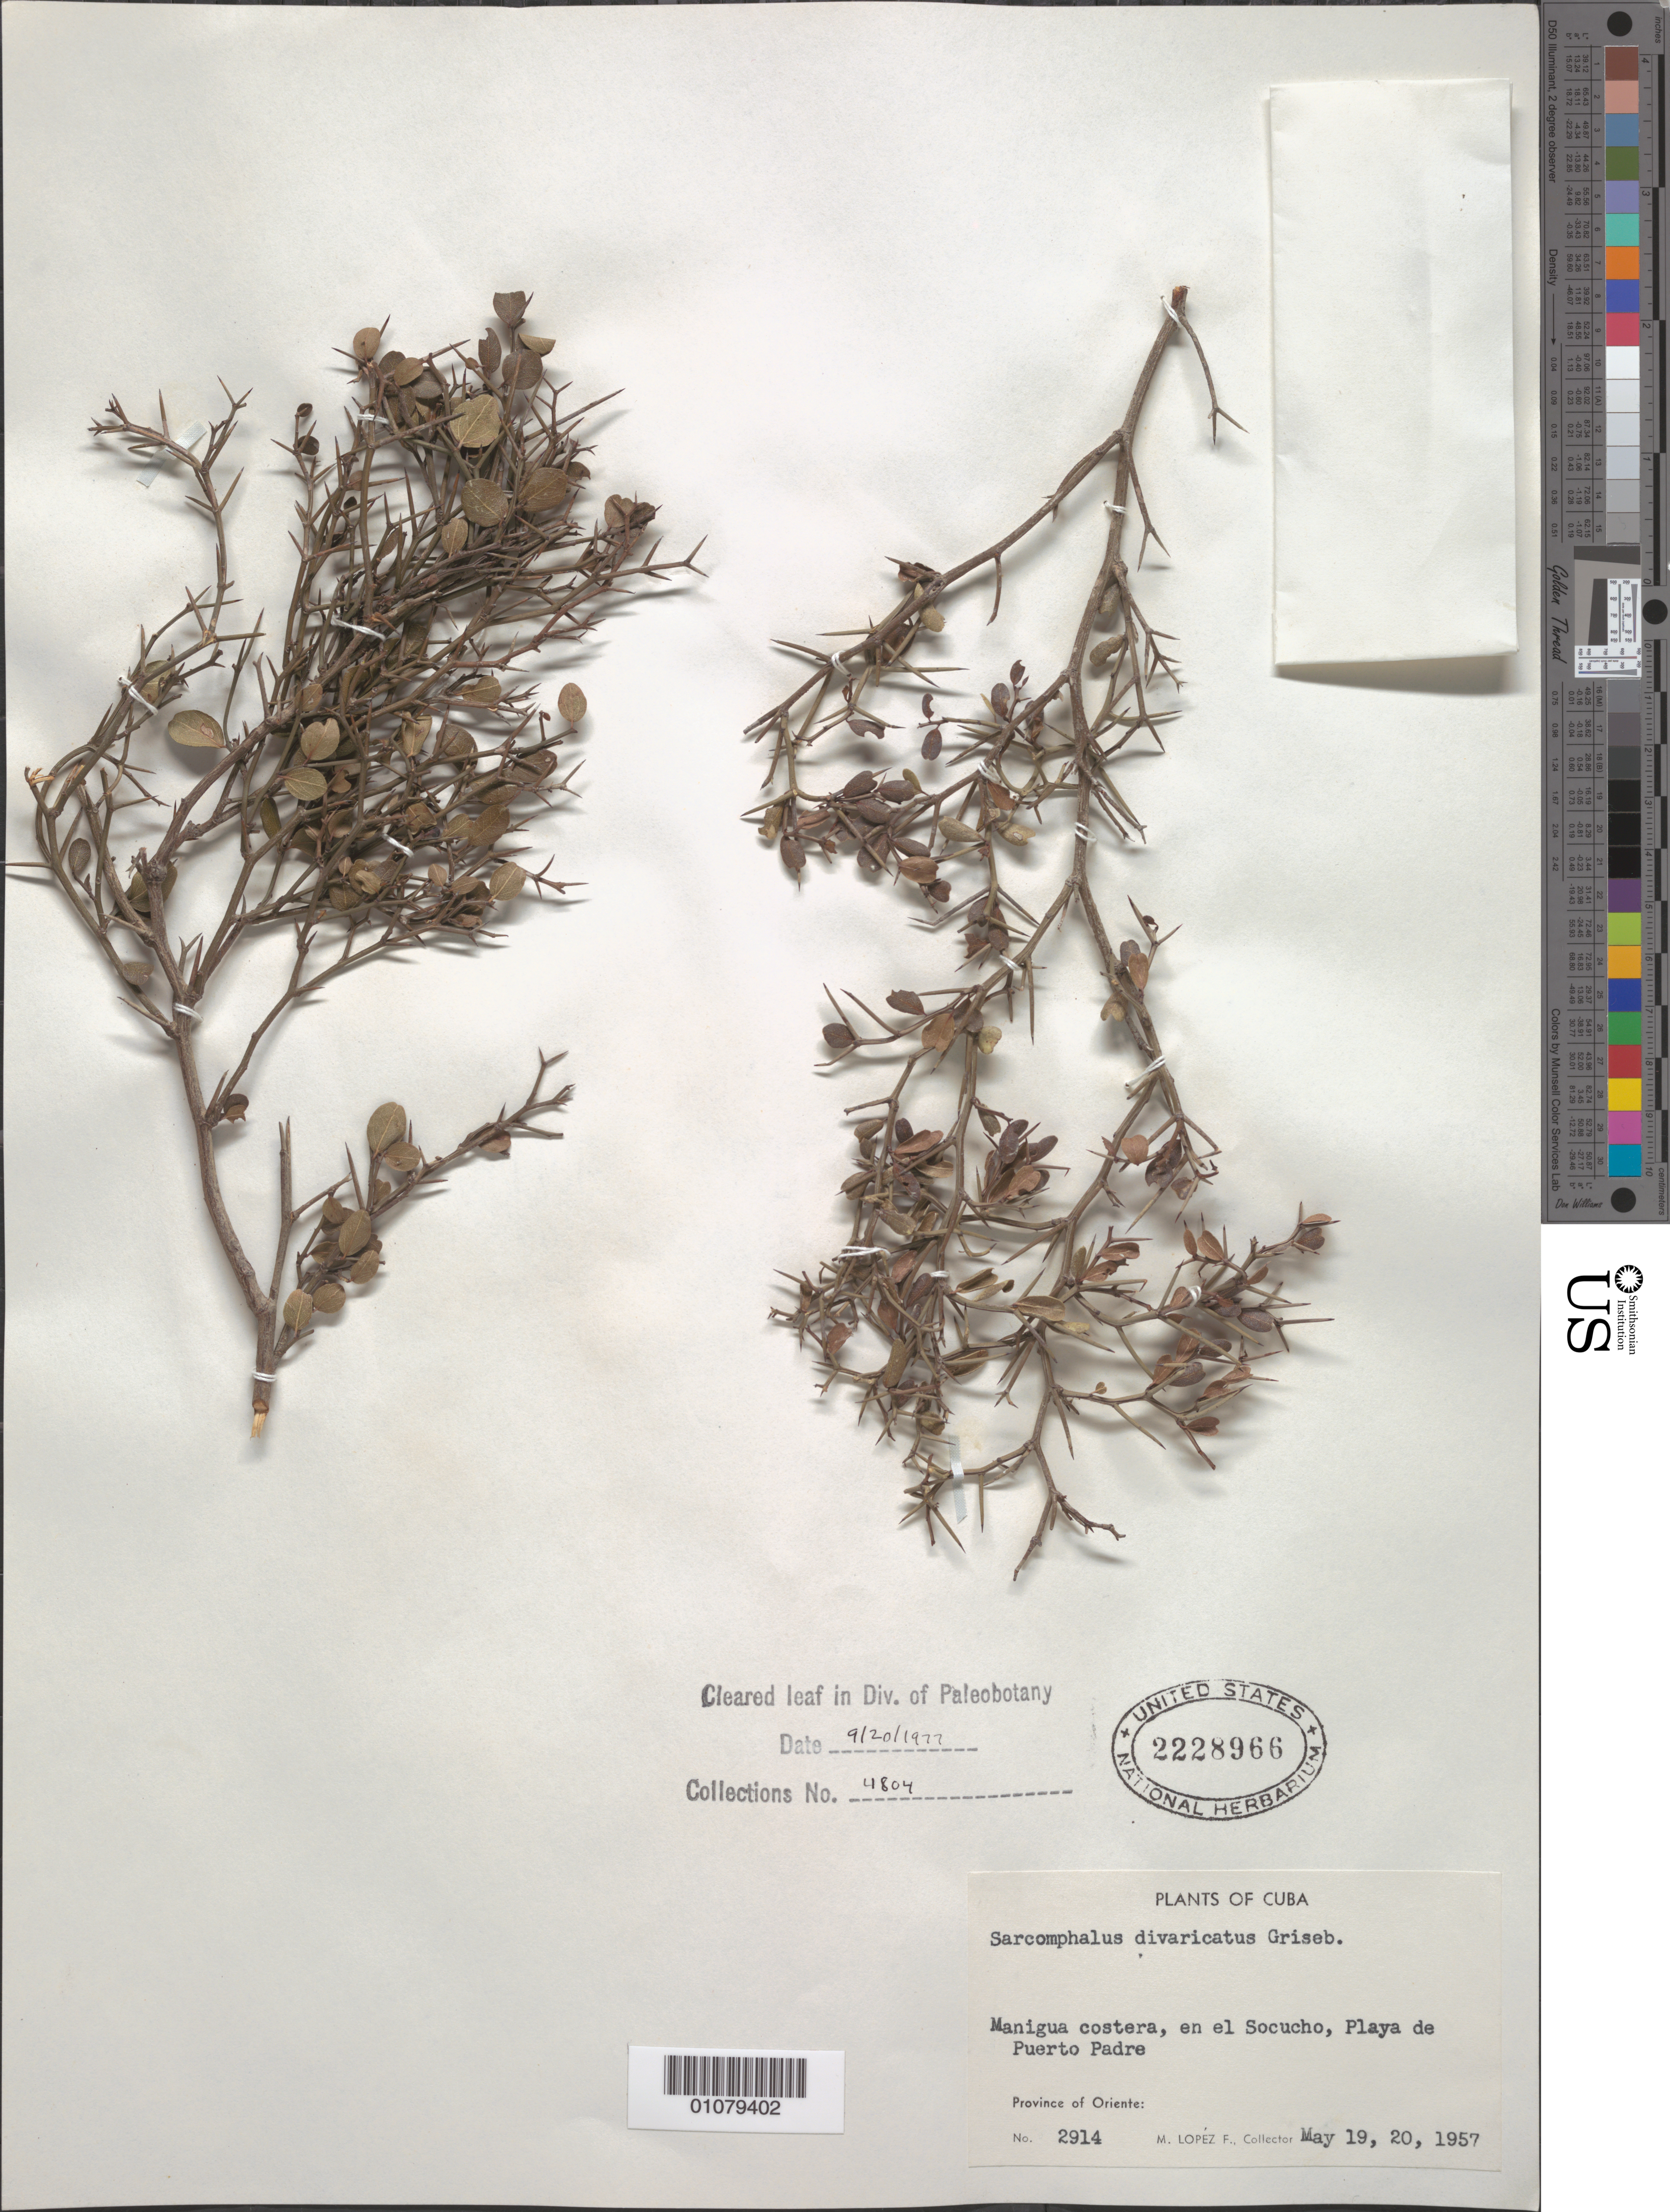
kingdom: Plantae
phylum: Tracheophyta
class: Magnoliopsida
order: Rosales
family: Rhamnaceae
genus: Sarcomphalus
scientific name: Sarcomphalus divaricatus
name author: Griseb.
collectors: M. López Figueiras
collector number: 2914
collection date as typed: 19 May 1957 and 20 May 1957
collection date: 1957-05-19,1957-05-20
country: Cuba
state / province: Las Tunas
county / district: Puerto Padre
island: Cuba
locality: Manigua costera, en el Socucho, Play de Puerto Padre, Province of Oriente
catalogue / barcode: US 2228966